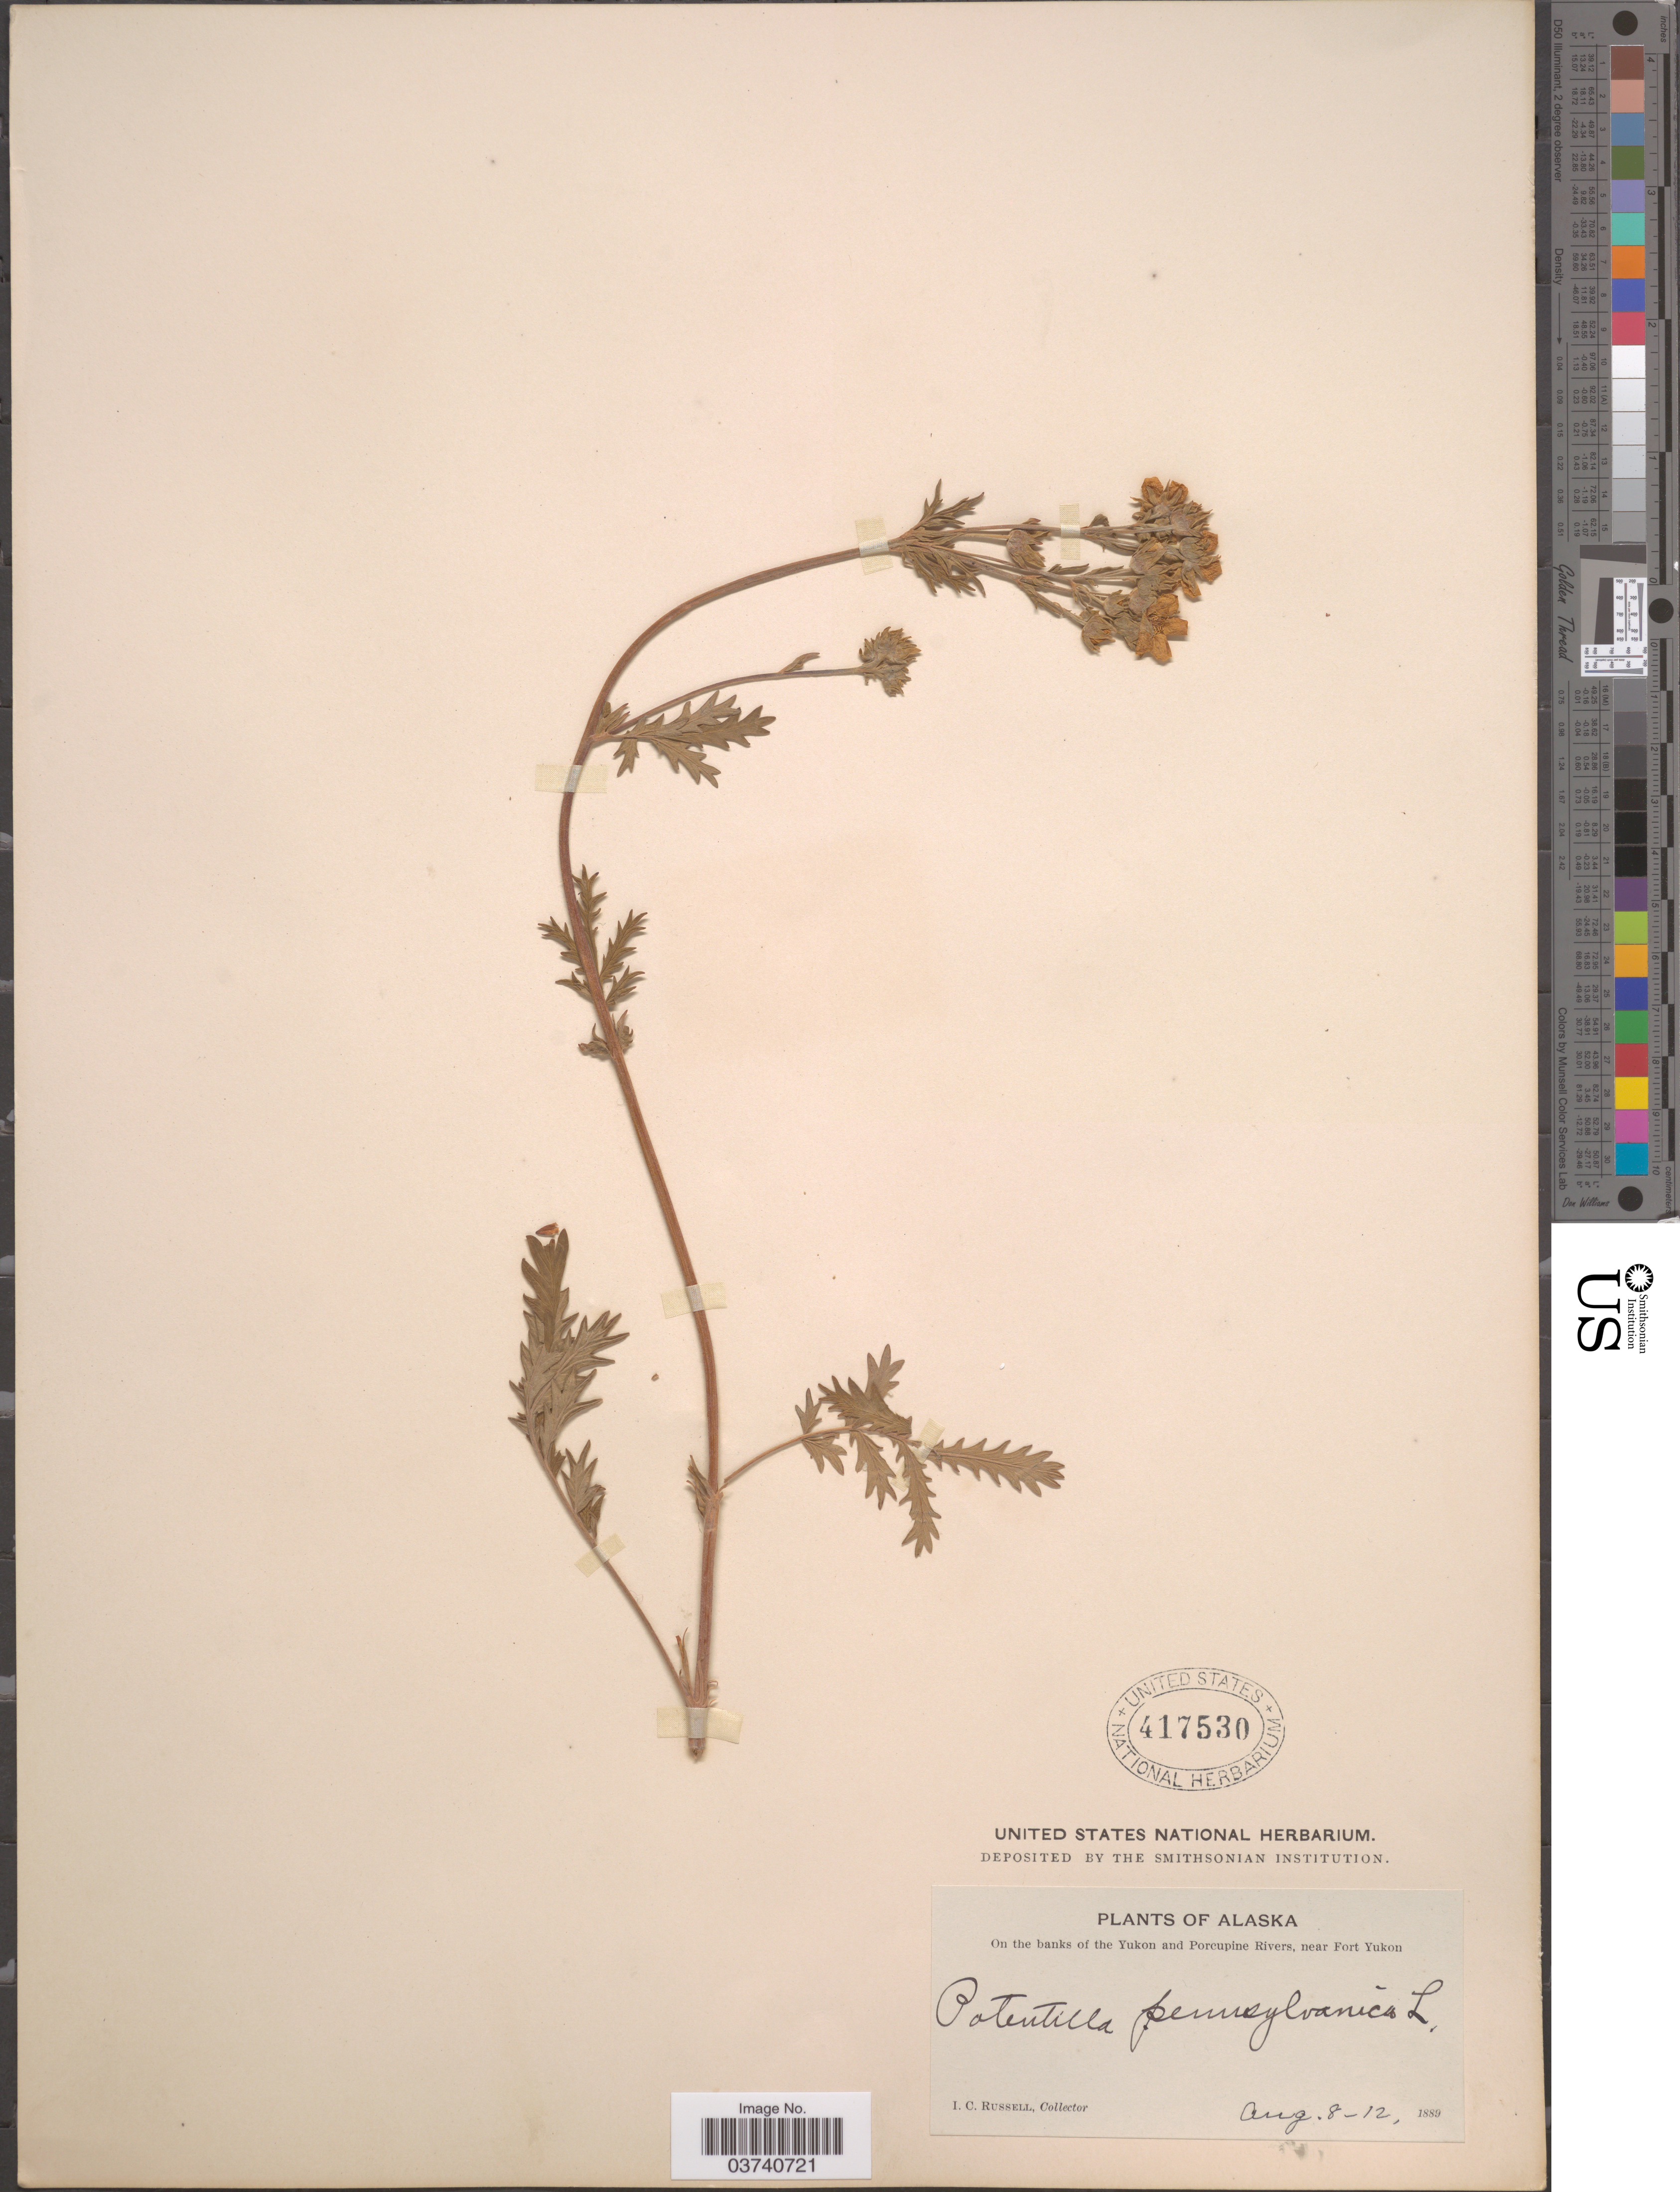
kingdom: Plantae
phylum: Tracheophyta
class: Magnoliopsida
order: Rosales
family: Rosaceae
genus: Potentilla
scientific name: Potentilla pensylvanica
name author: L.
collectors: I. C. Russell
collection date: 1889-08-08/1889-08-12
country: United States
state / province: Alaska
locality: On the banks of the Yukon and Porcupine Rivers, near Fort Yukon.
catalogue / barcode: US 417530